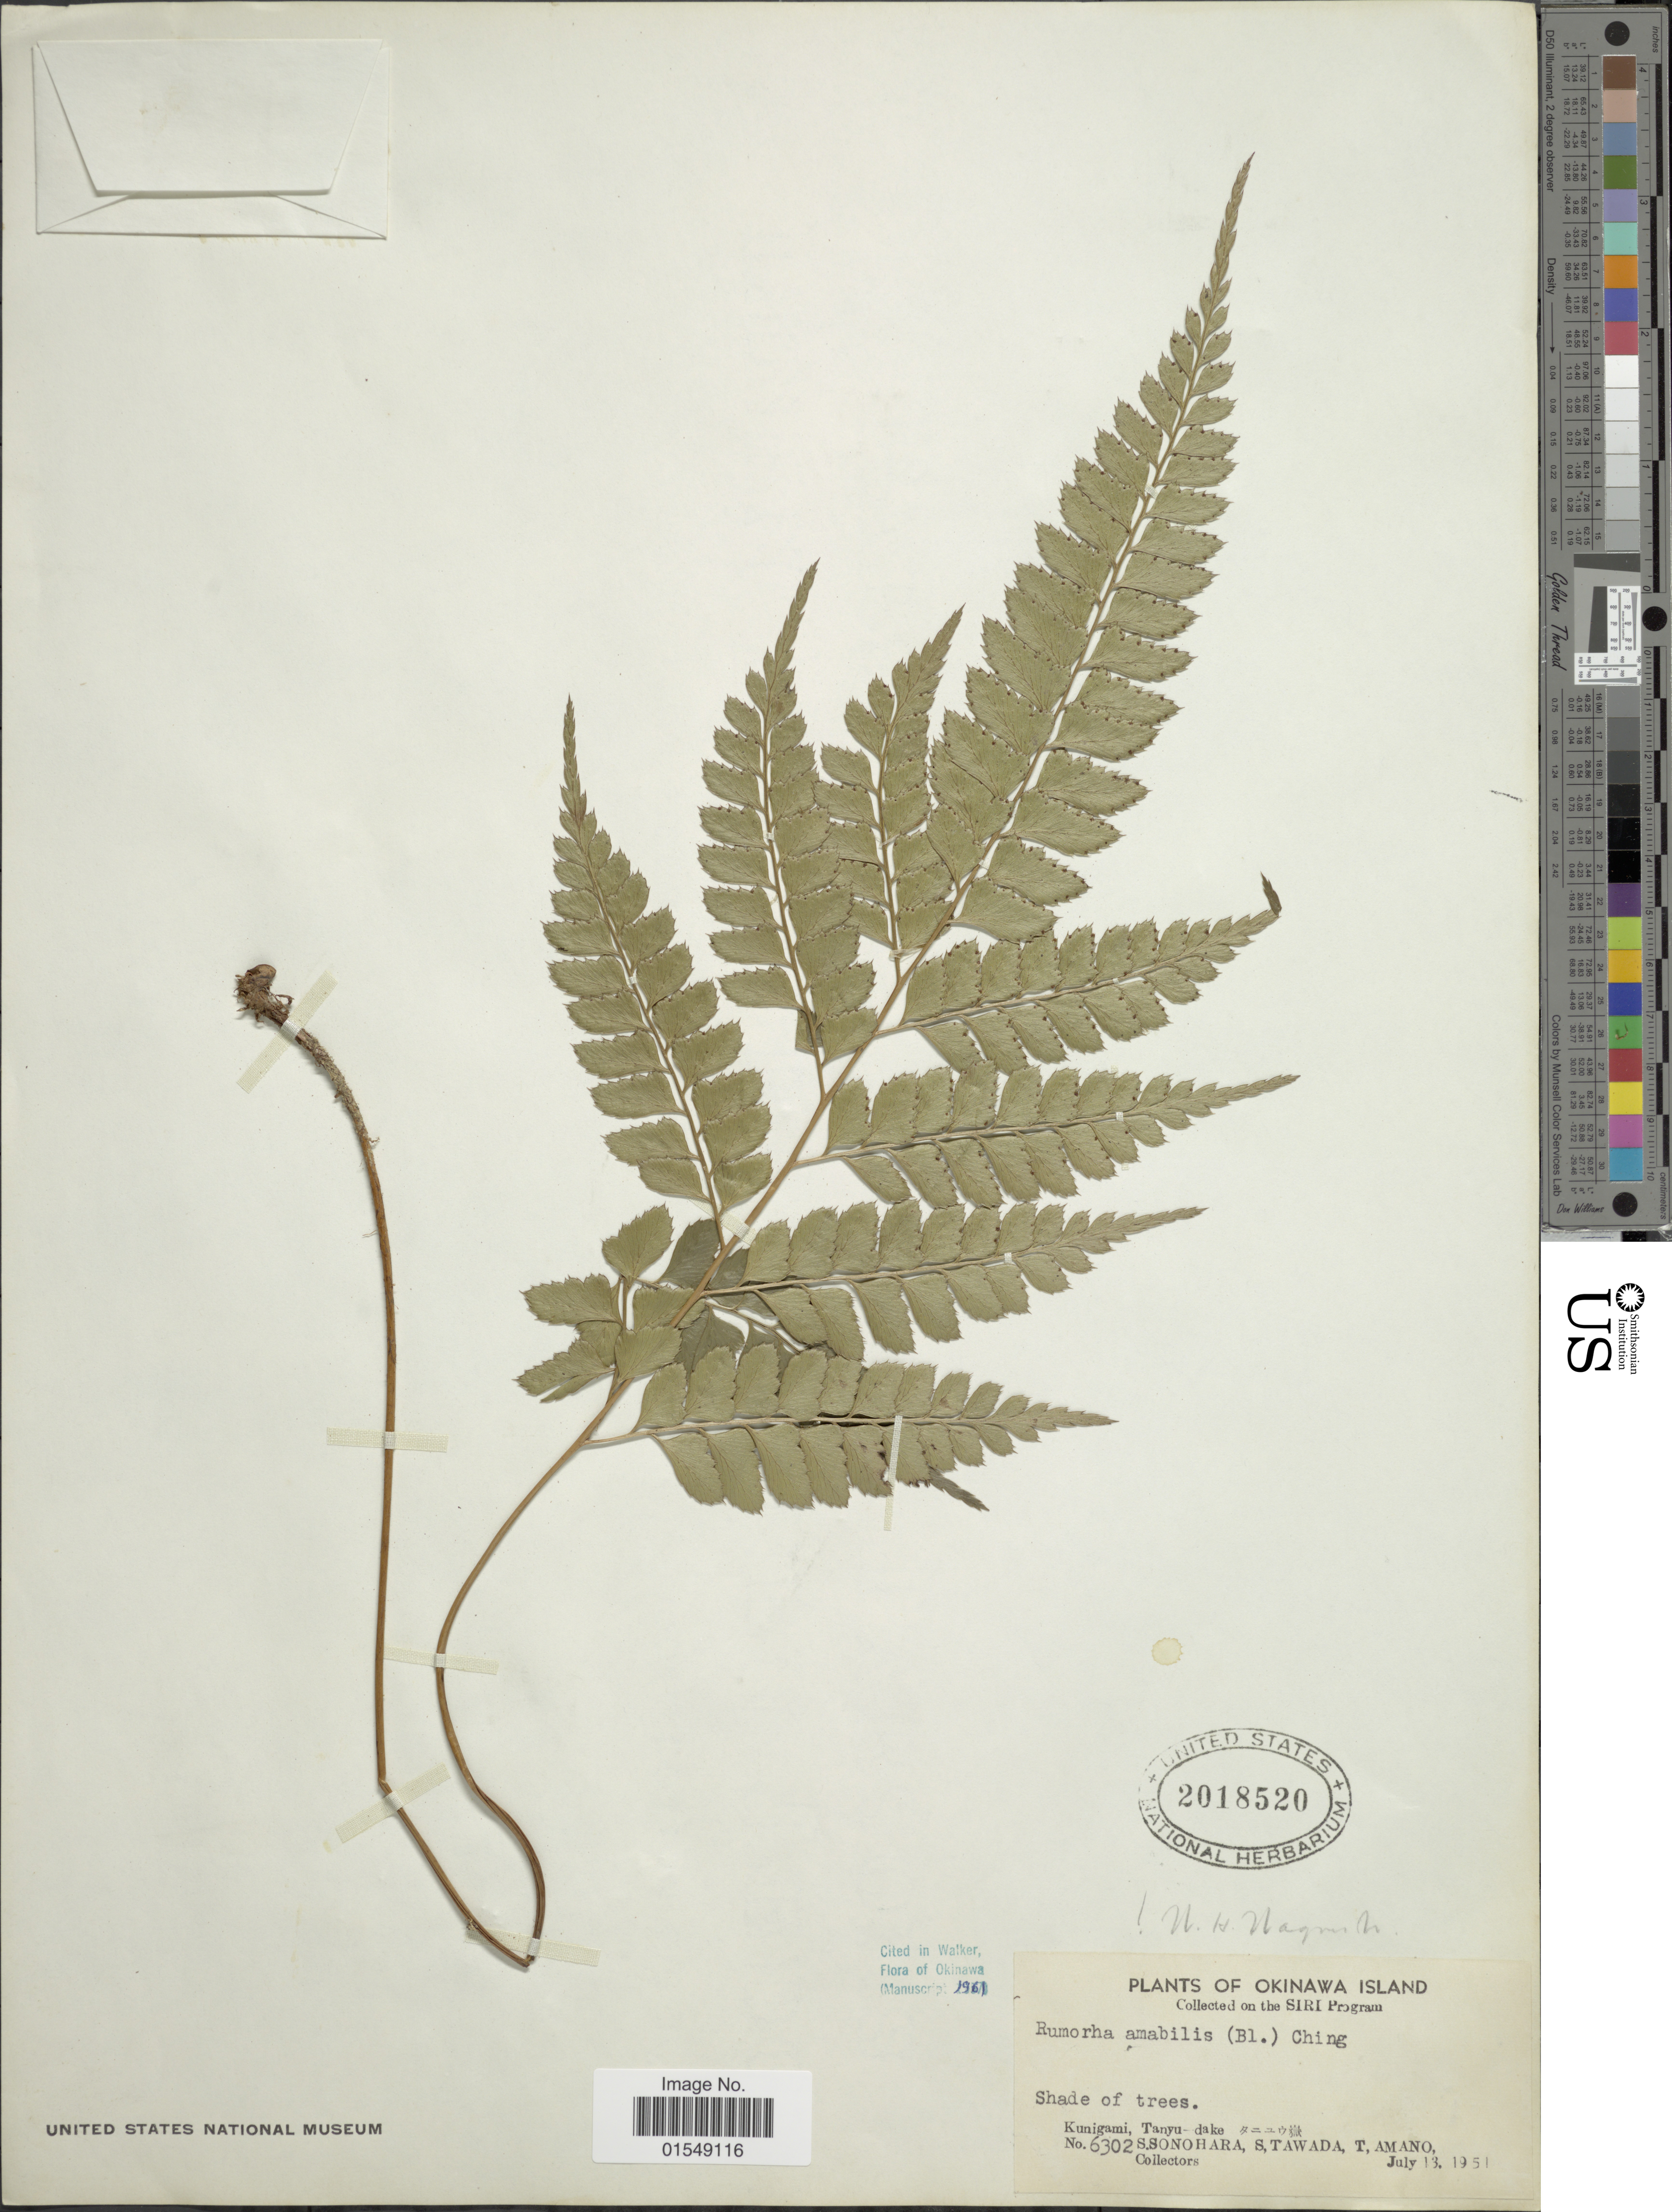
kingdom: Plantae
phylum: Tracheophyta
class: Polypodiopsida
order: Polypodiales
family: Dryopteridaceae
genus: Arachniodes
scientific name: Arachniodes okinawensis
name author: Nakaike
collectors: S. Sonohara, S. Tawada & T. Amano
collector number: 6302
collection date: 1951-07-13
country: Japan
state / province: Okinawa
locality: Okinawa Island, Kunigami, Tanyu-dake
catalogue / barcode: US 2018520